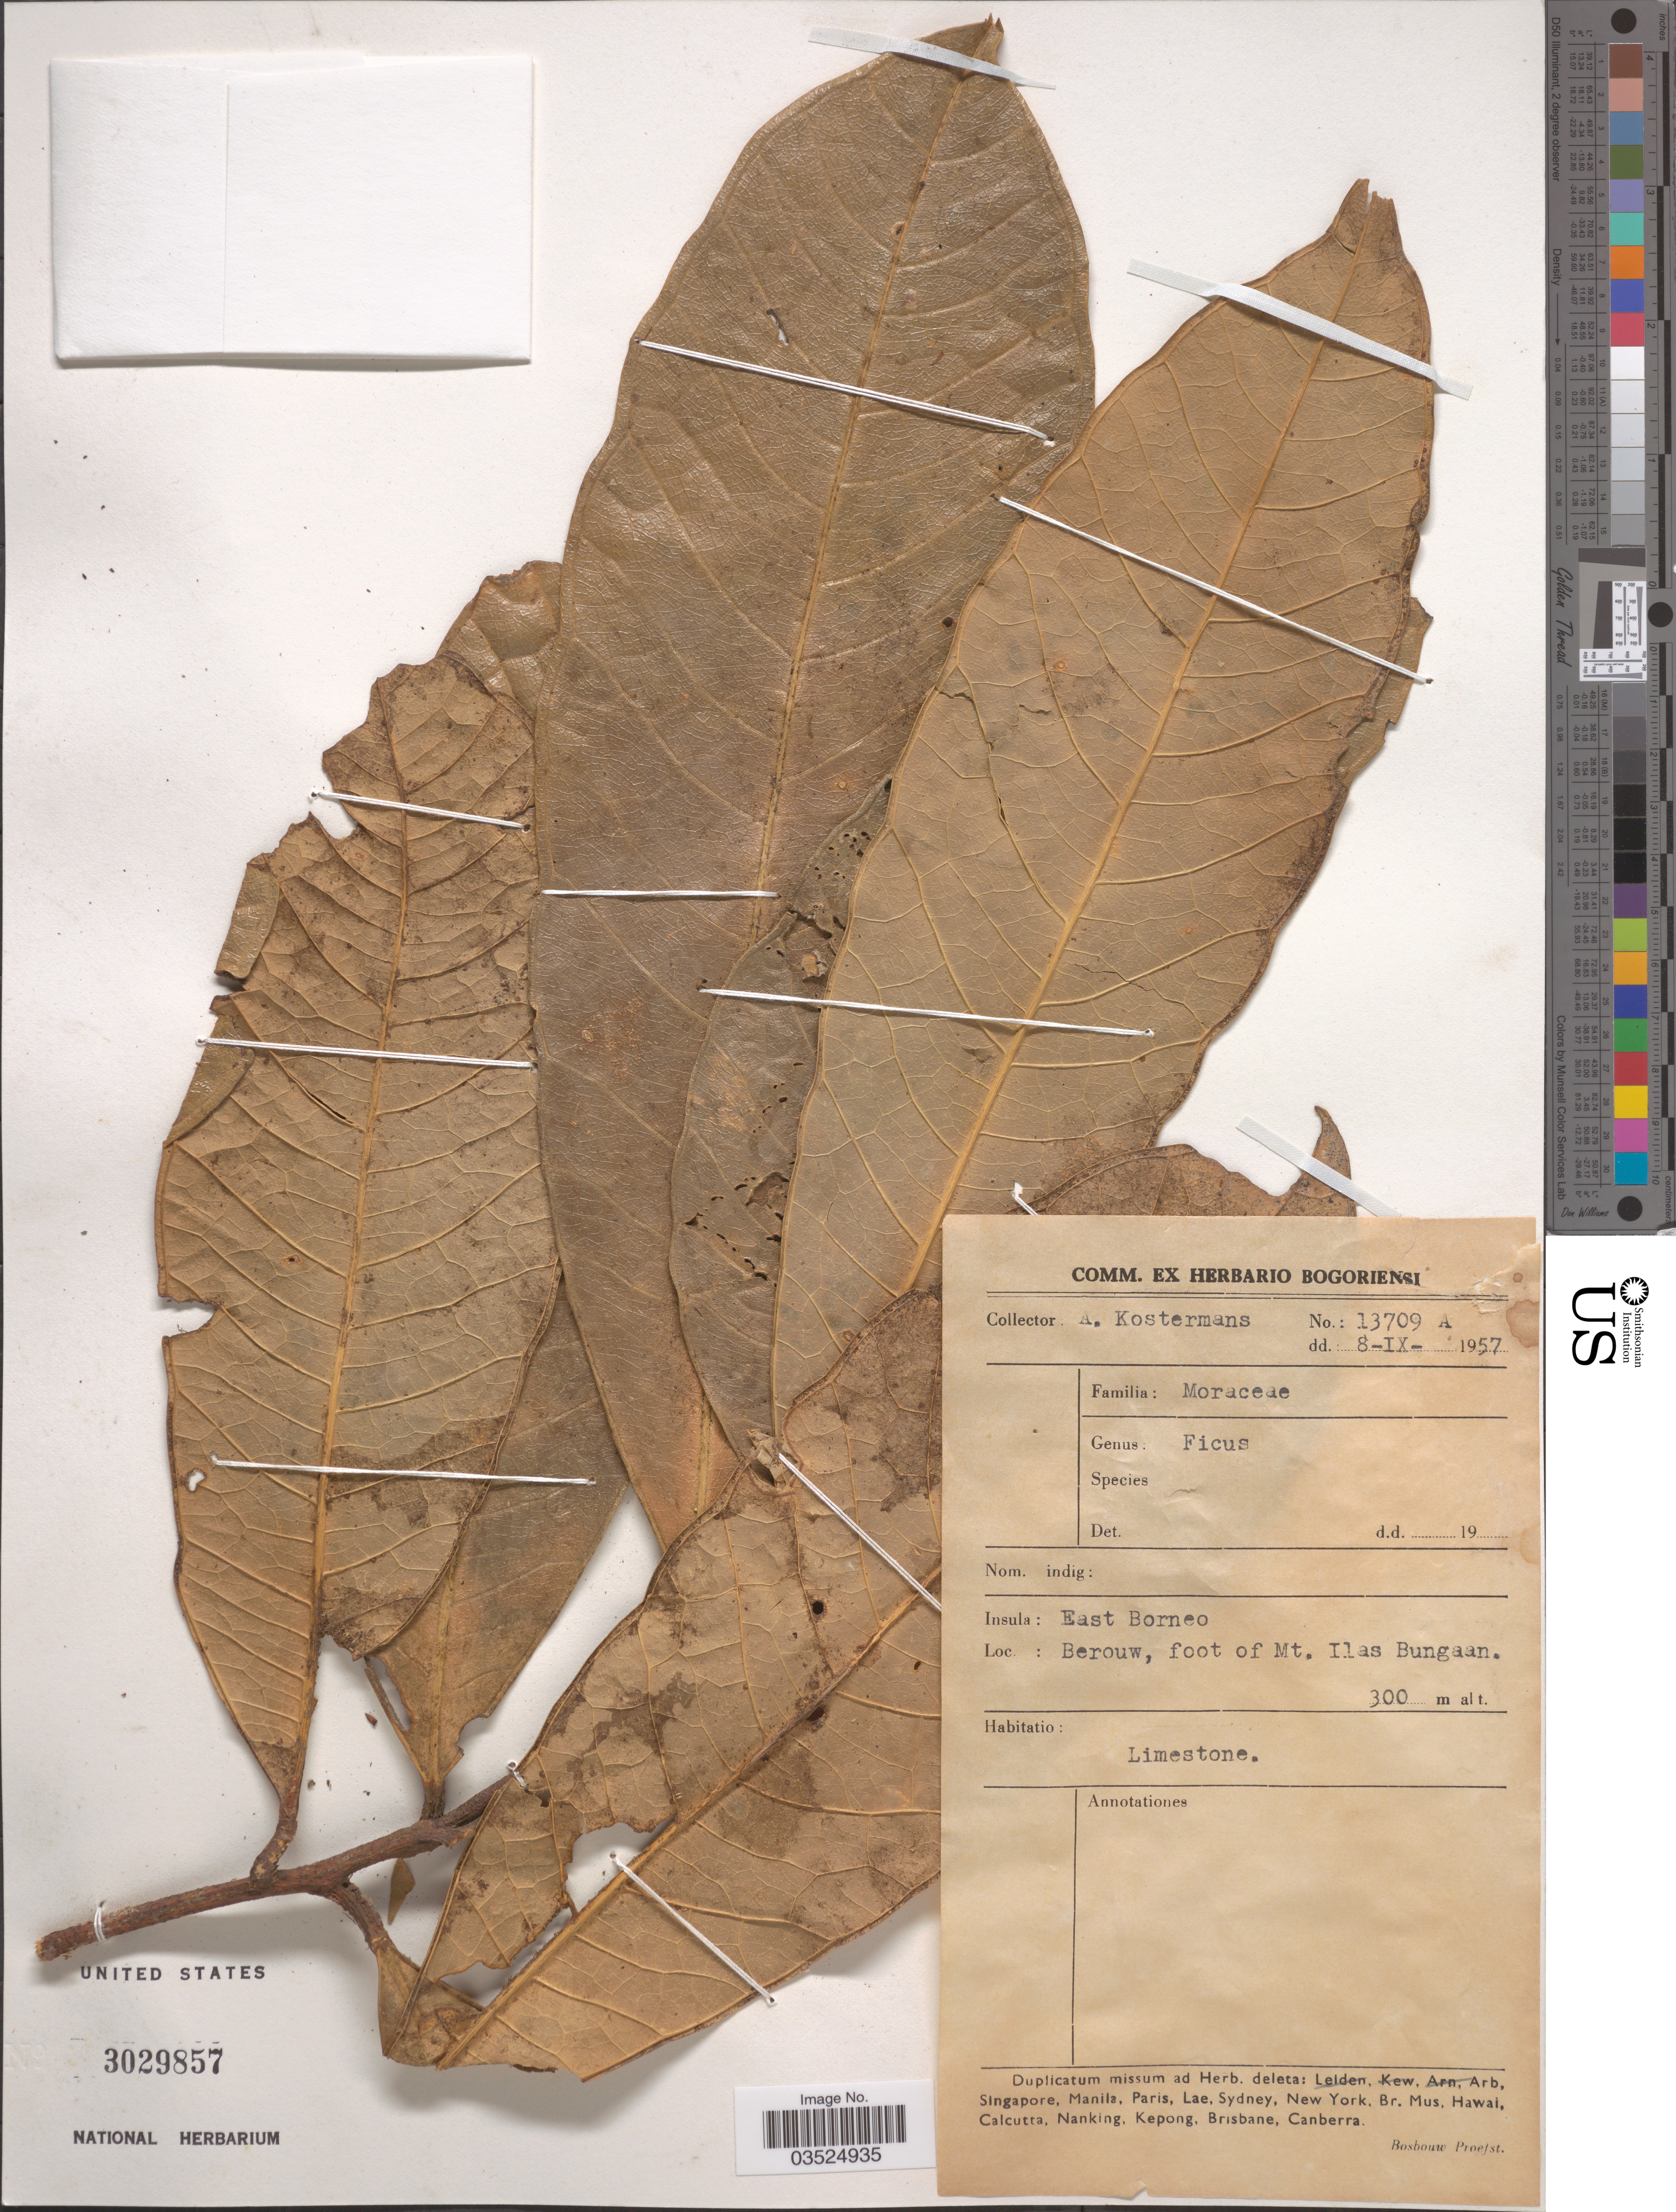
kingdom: Plantae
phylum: Tracheophyta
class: Magnoliopsida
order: Rosales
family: Moraceae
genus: Ficus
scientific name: Ficus sp.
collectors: A. J. G. Kostermans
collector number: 13709A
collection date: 1957-09-08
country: Indonesia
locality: Insula: East Borneo. Berouw, foot of Mt. Ilas Bungaan.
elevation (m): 300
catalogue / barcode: US 3029857